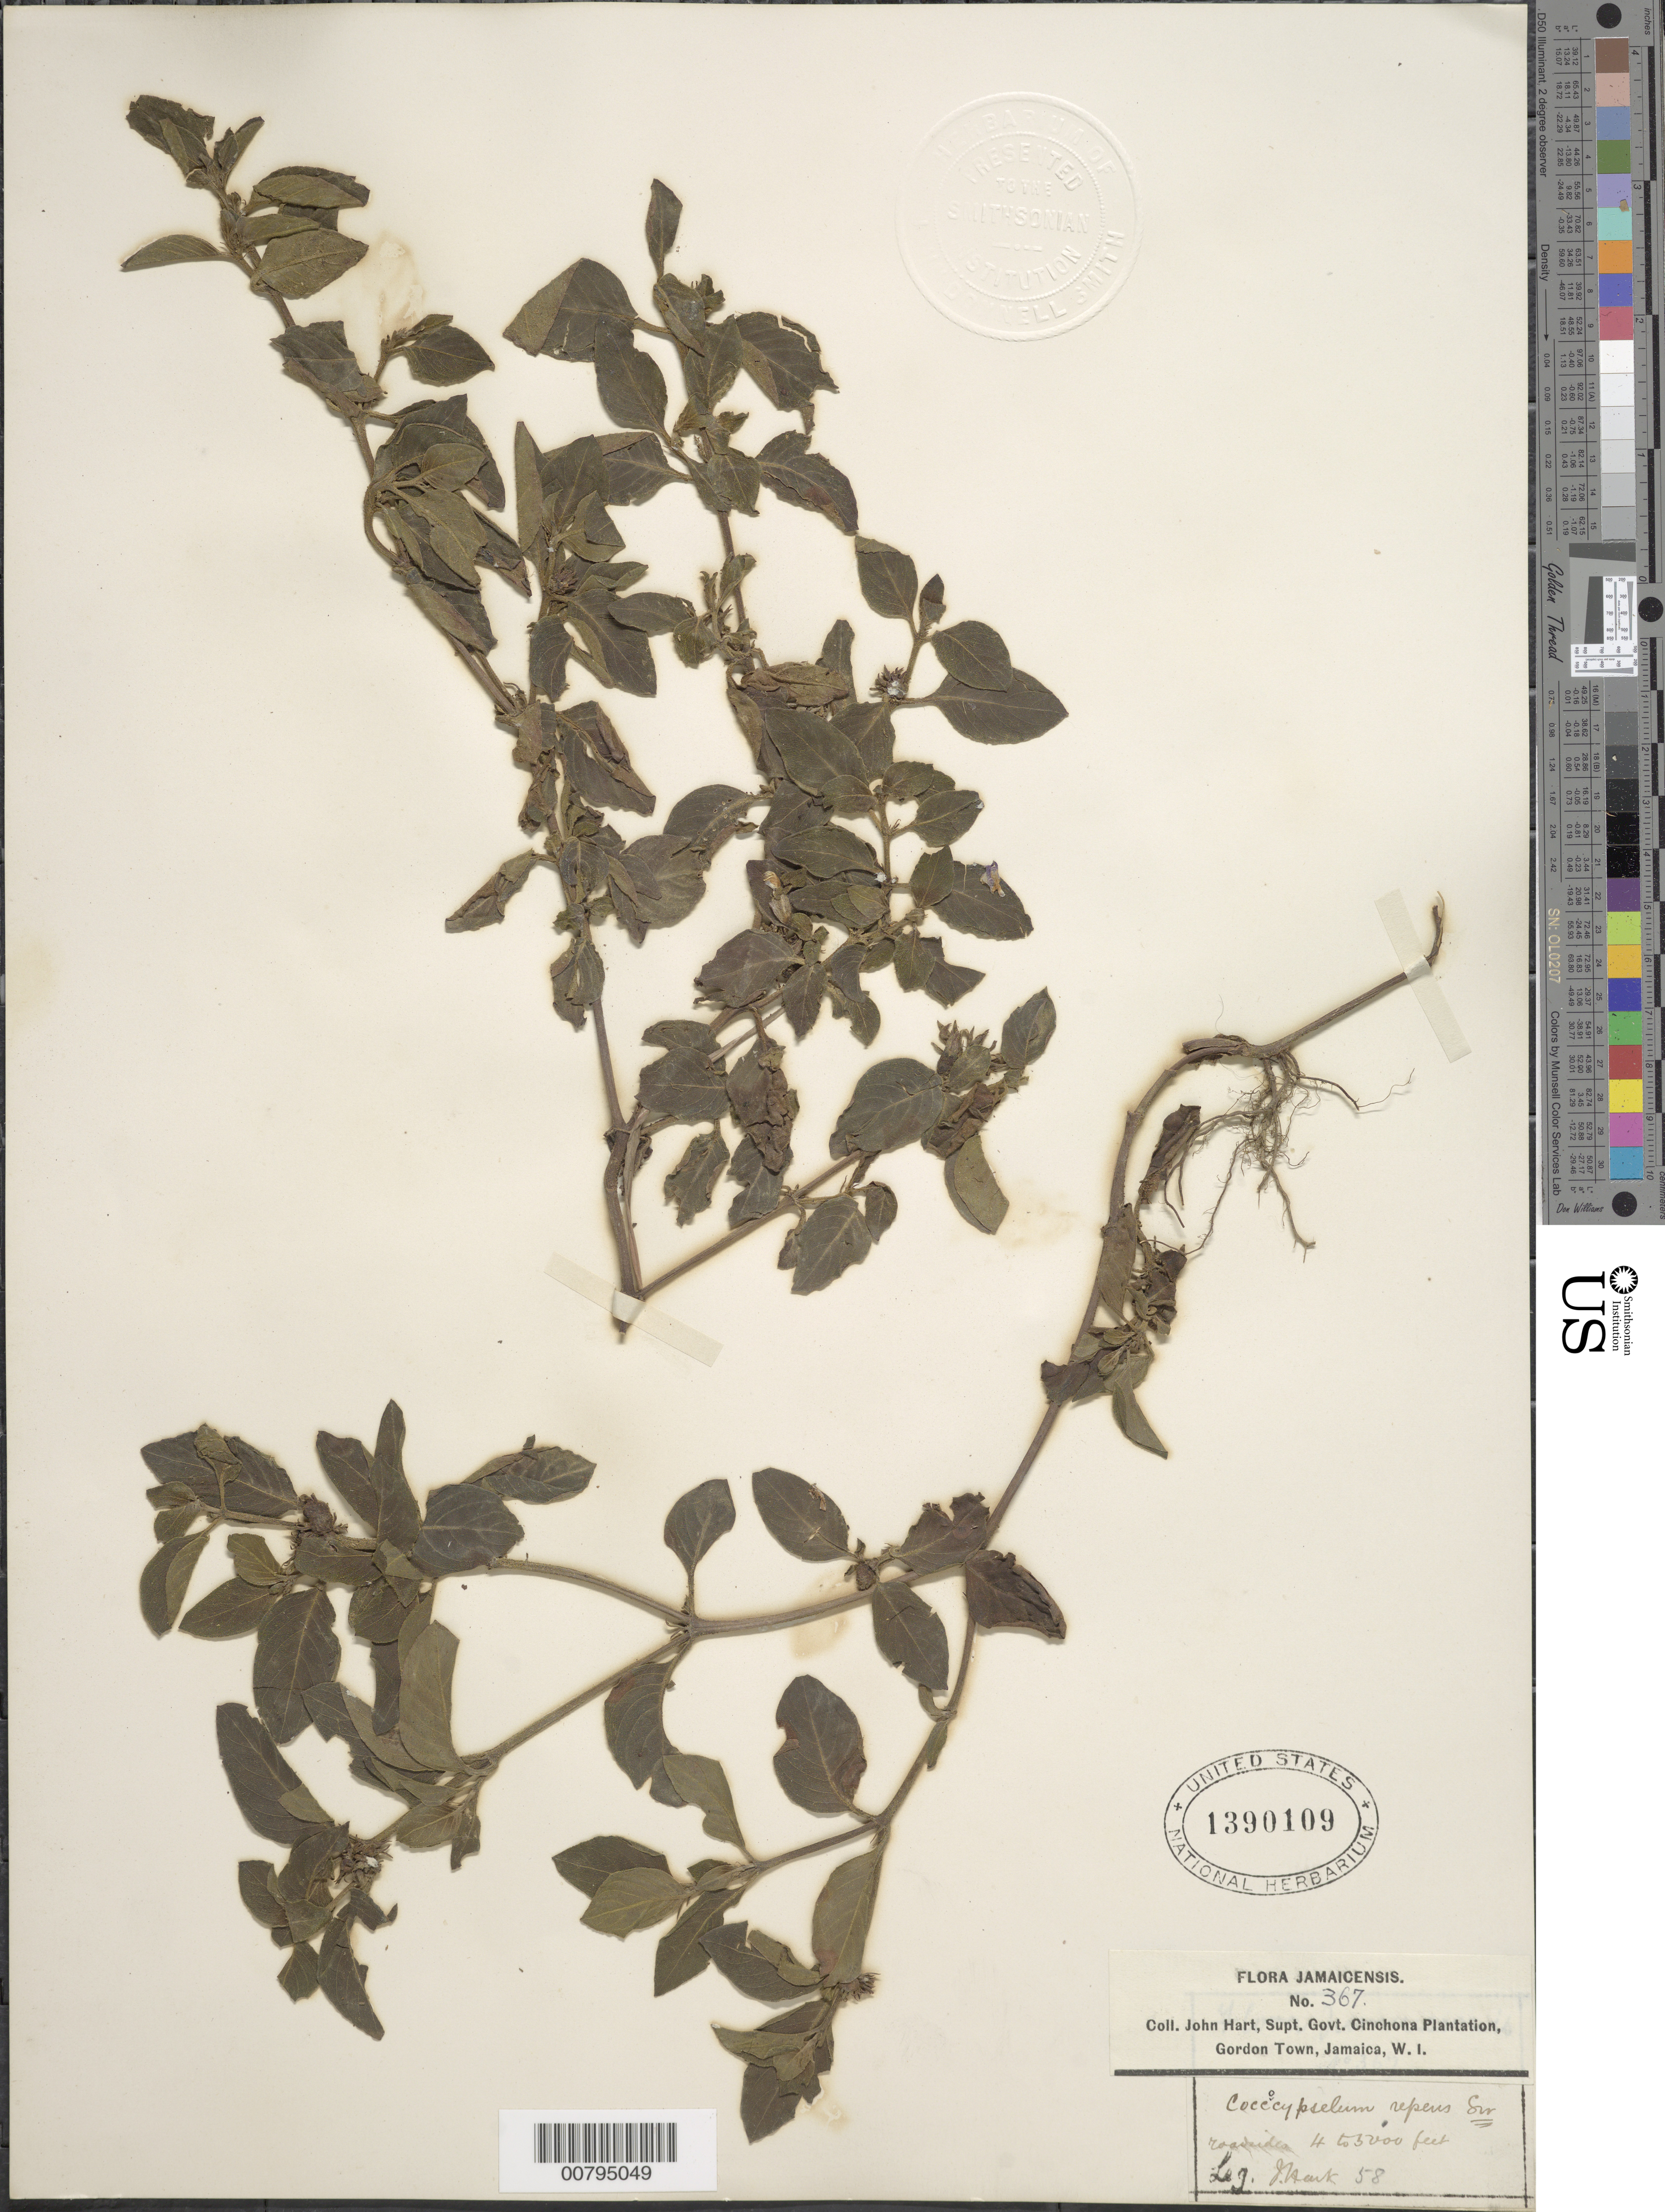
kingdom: Plantae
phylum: Tracheophyta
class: Magnoliopsida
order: Gentianales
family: Rubiaceae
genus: Coccocypselum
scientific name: Coccocypselum repens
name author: Sw.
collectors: J. Hart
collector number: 367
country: Jamaica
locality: Gordon Town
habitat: Roadsides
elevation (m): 1219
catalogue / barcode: US 1390109